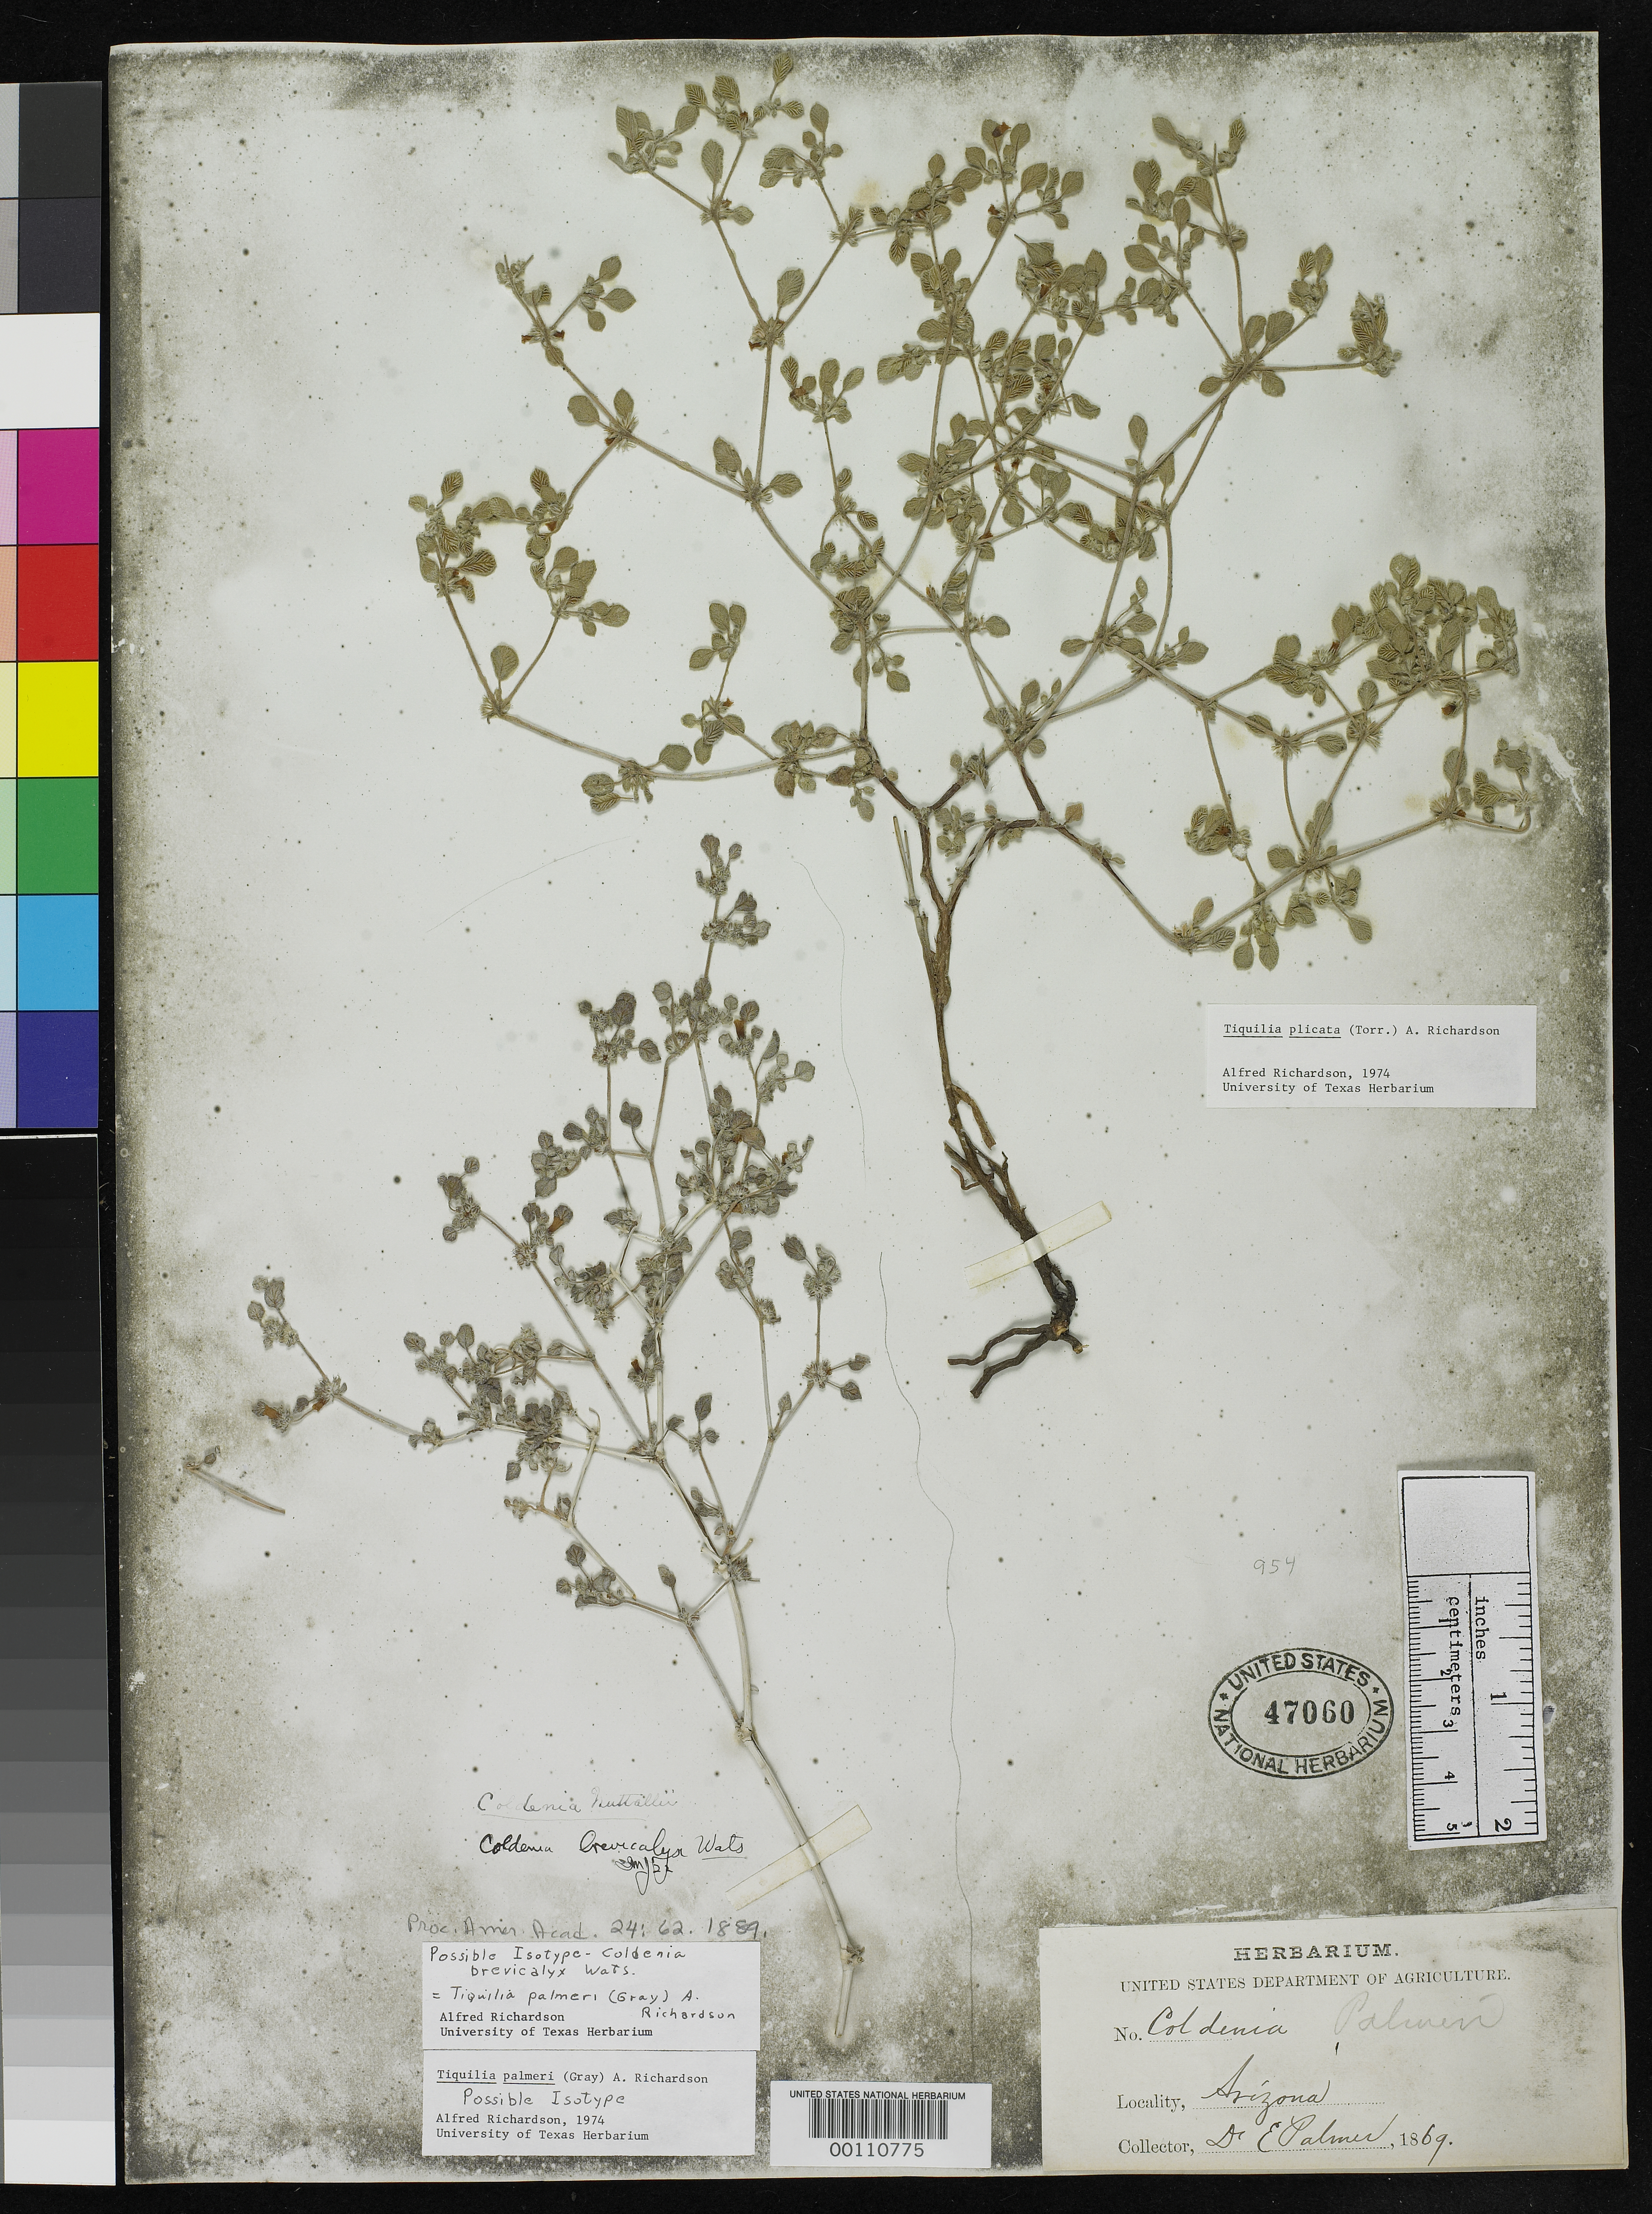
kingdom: Plantae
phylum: Tracheophyta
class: Magnoliopsida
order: Boraginales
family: Coldeniaceae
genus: Coldenia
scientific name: Coldenia brevicalyx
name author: S. Watson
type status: Isotype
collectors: E. Palmer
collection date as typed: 1869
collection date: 1869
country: United States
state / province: Arizona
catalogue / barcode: US 47060